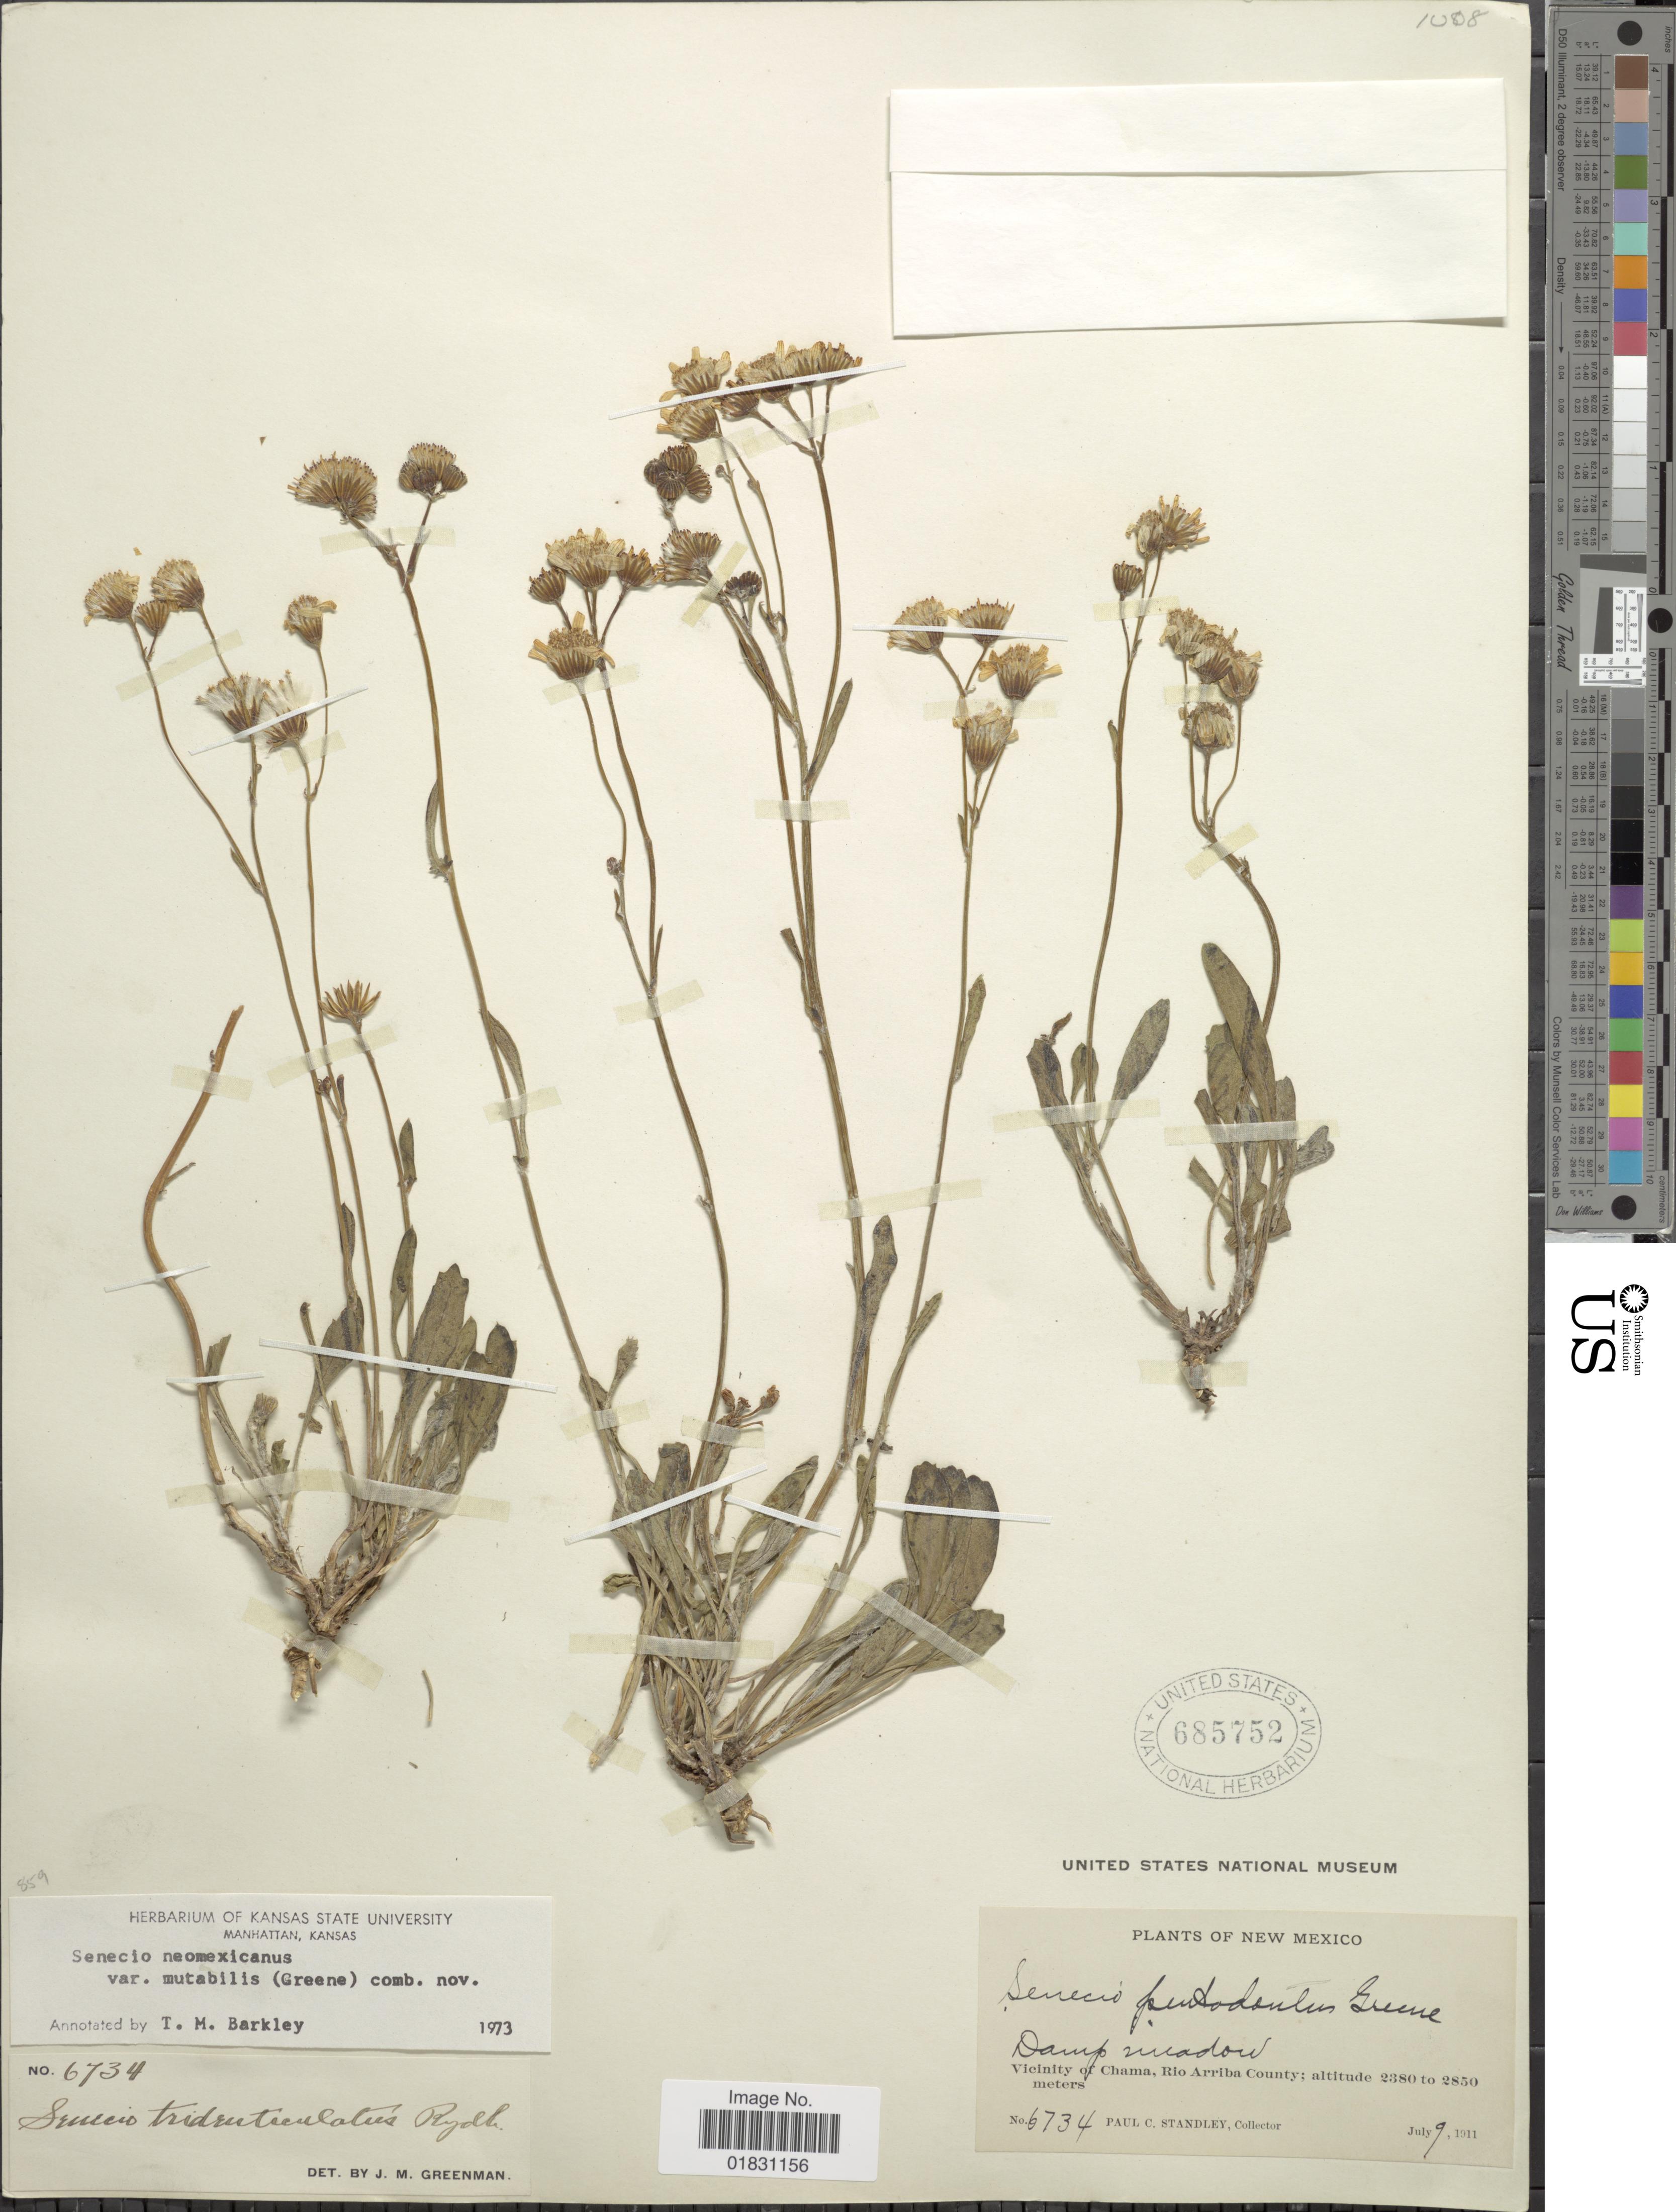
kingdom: Plantae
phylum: Tracheophyta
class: Magnoliopsida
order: Asterales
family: Asteraceae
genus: Packera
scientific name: Packera neomexicana var. mutabilis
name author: (Greene) W.A. Weber & Á. Löve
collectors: P. C. Standley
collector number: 6734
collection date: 1911-07-09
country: United States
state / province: New Mexico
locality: Damp meadow, Vicinity of Chama, Rio Arriba County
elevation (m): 2380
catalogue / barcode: US 685752